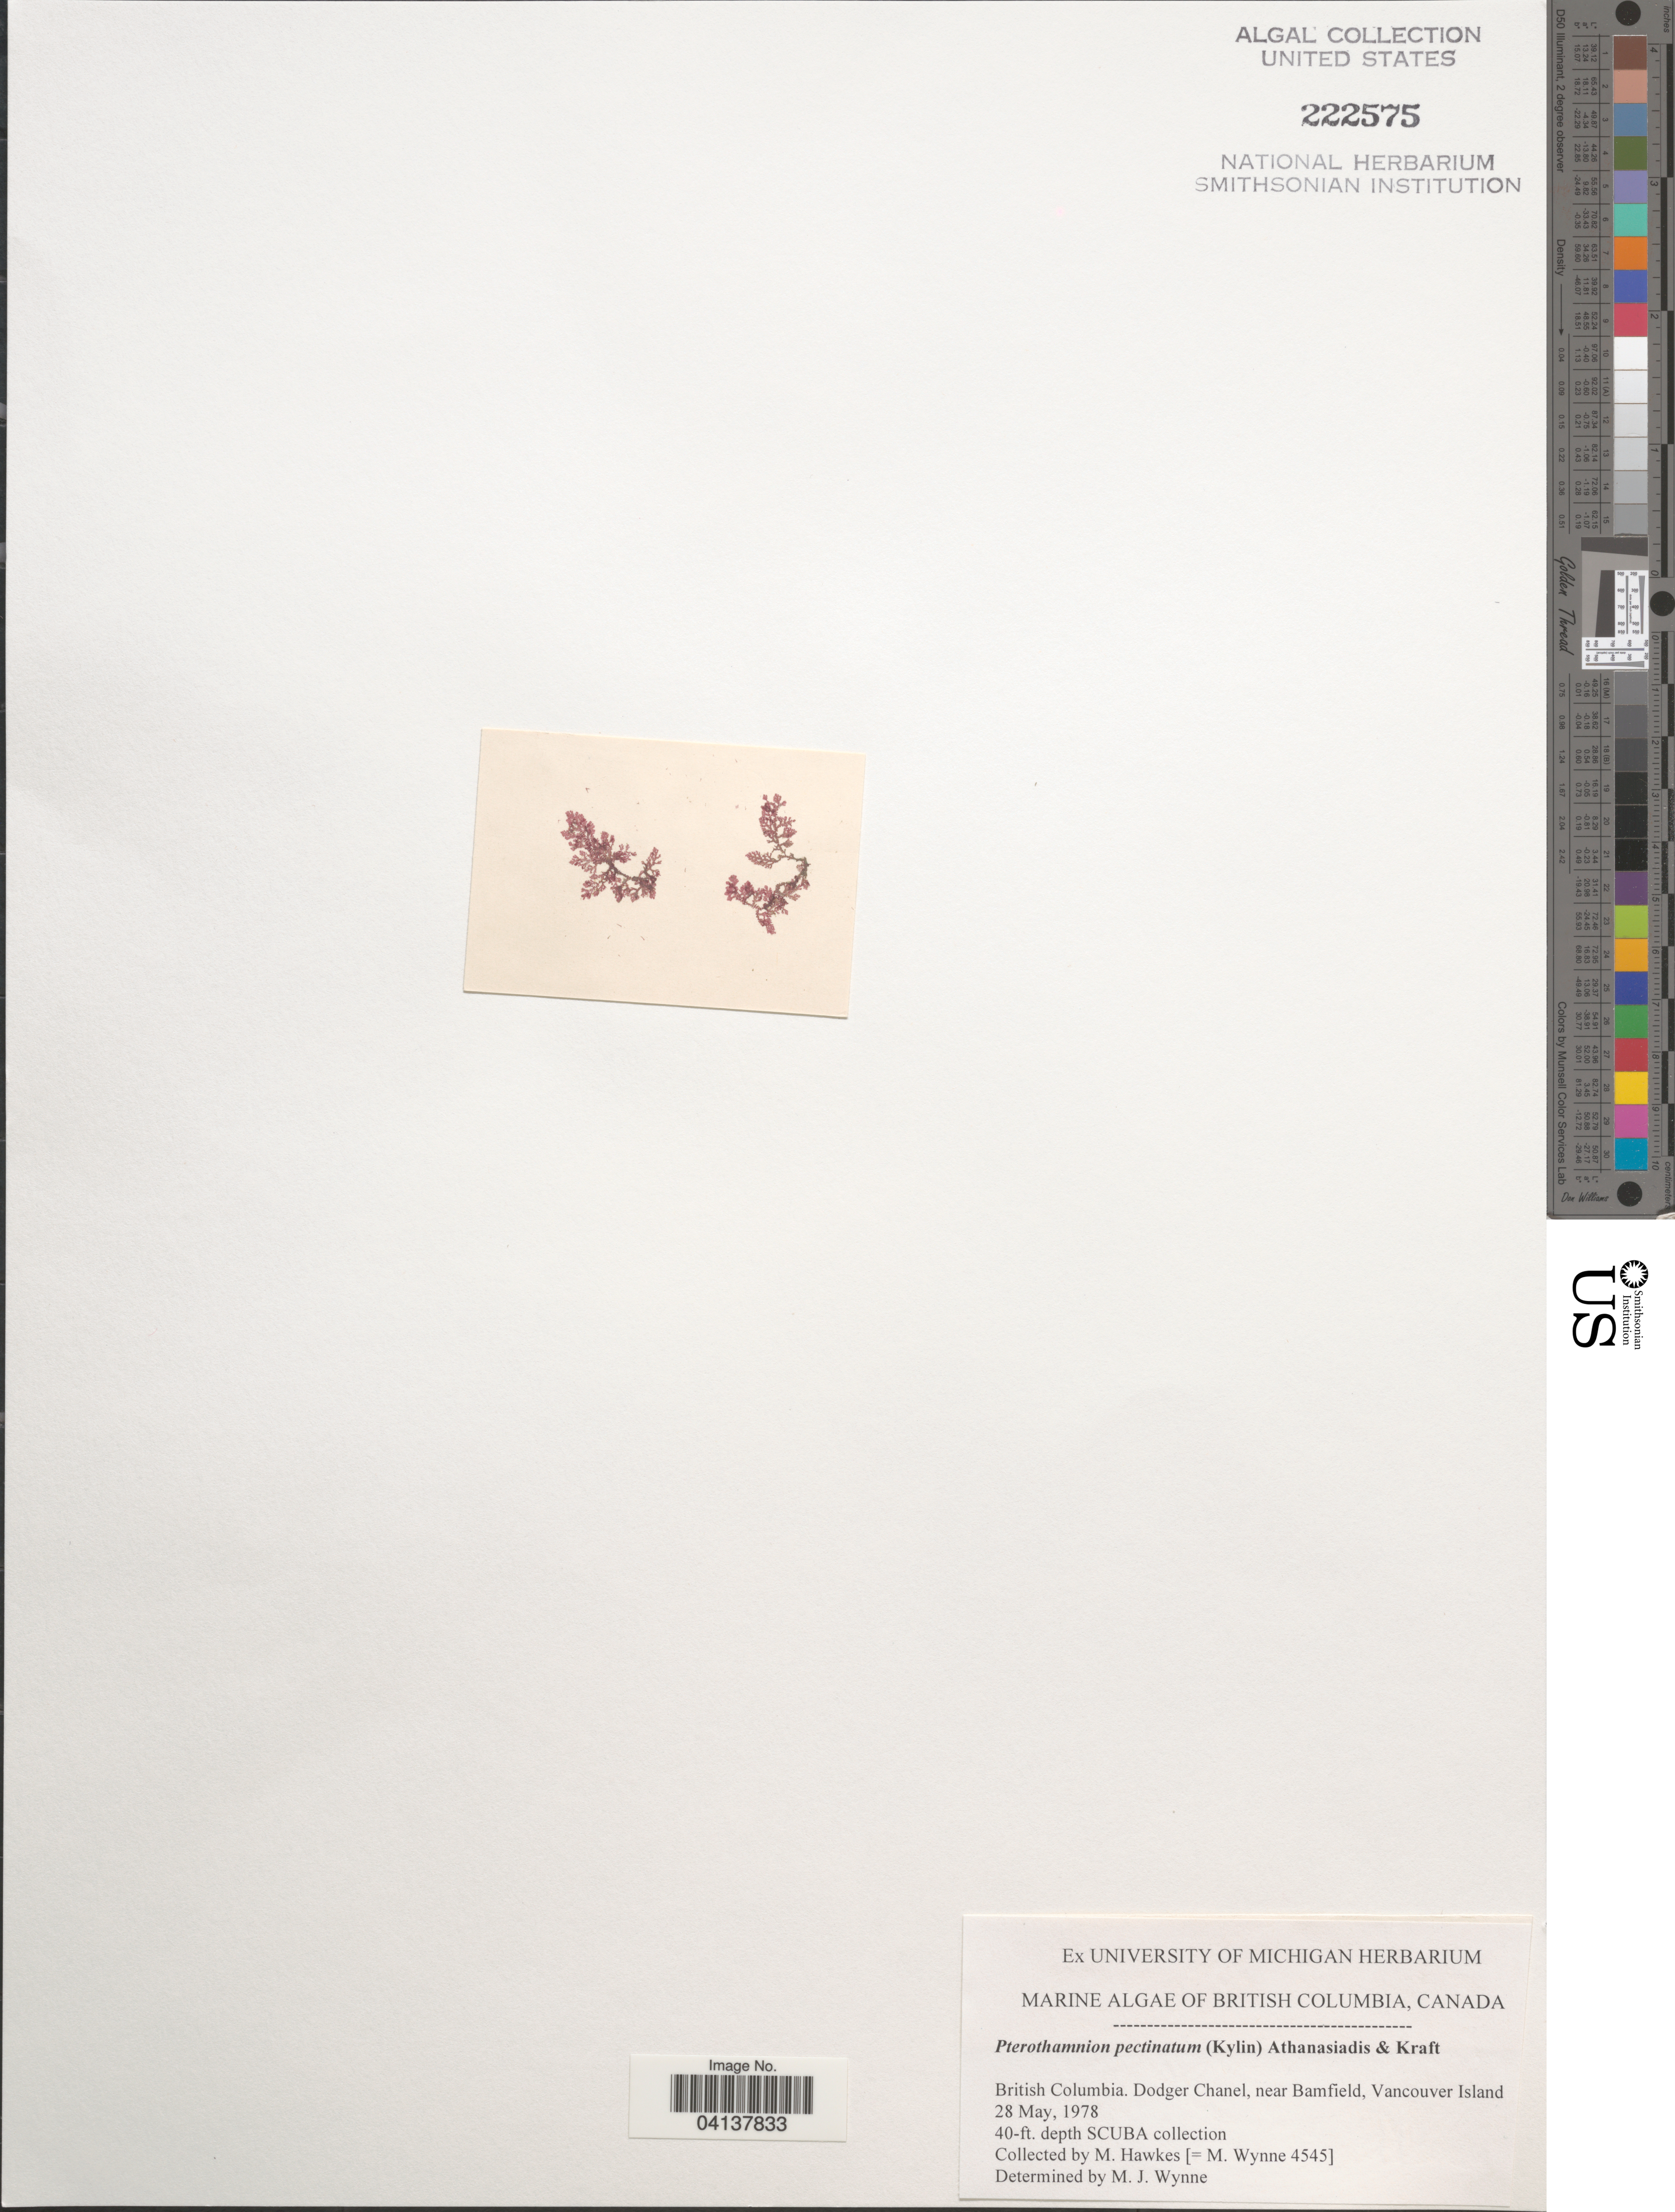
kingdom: Plantae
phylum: Rhodophyta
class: Florideophyceae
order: Ceramiales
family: Ceramiaceae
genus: Pterothamnion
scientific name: Pterothamnion pectinatum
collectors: M. W. Hawkes & M. J. Wynne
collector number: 4545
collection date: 1978-05-28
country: Canada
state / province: British Columbia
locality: Dodger Chanel, near Bamfield, Vancouver Island.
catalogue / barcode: US 222575